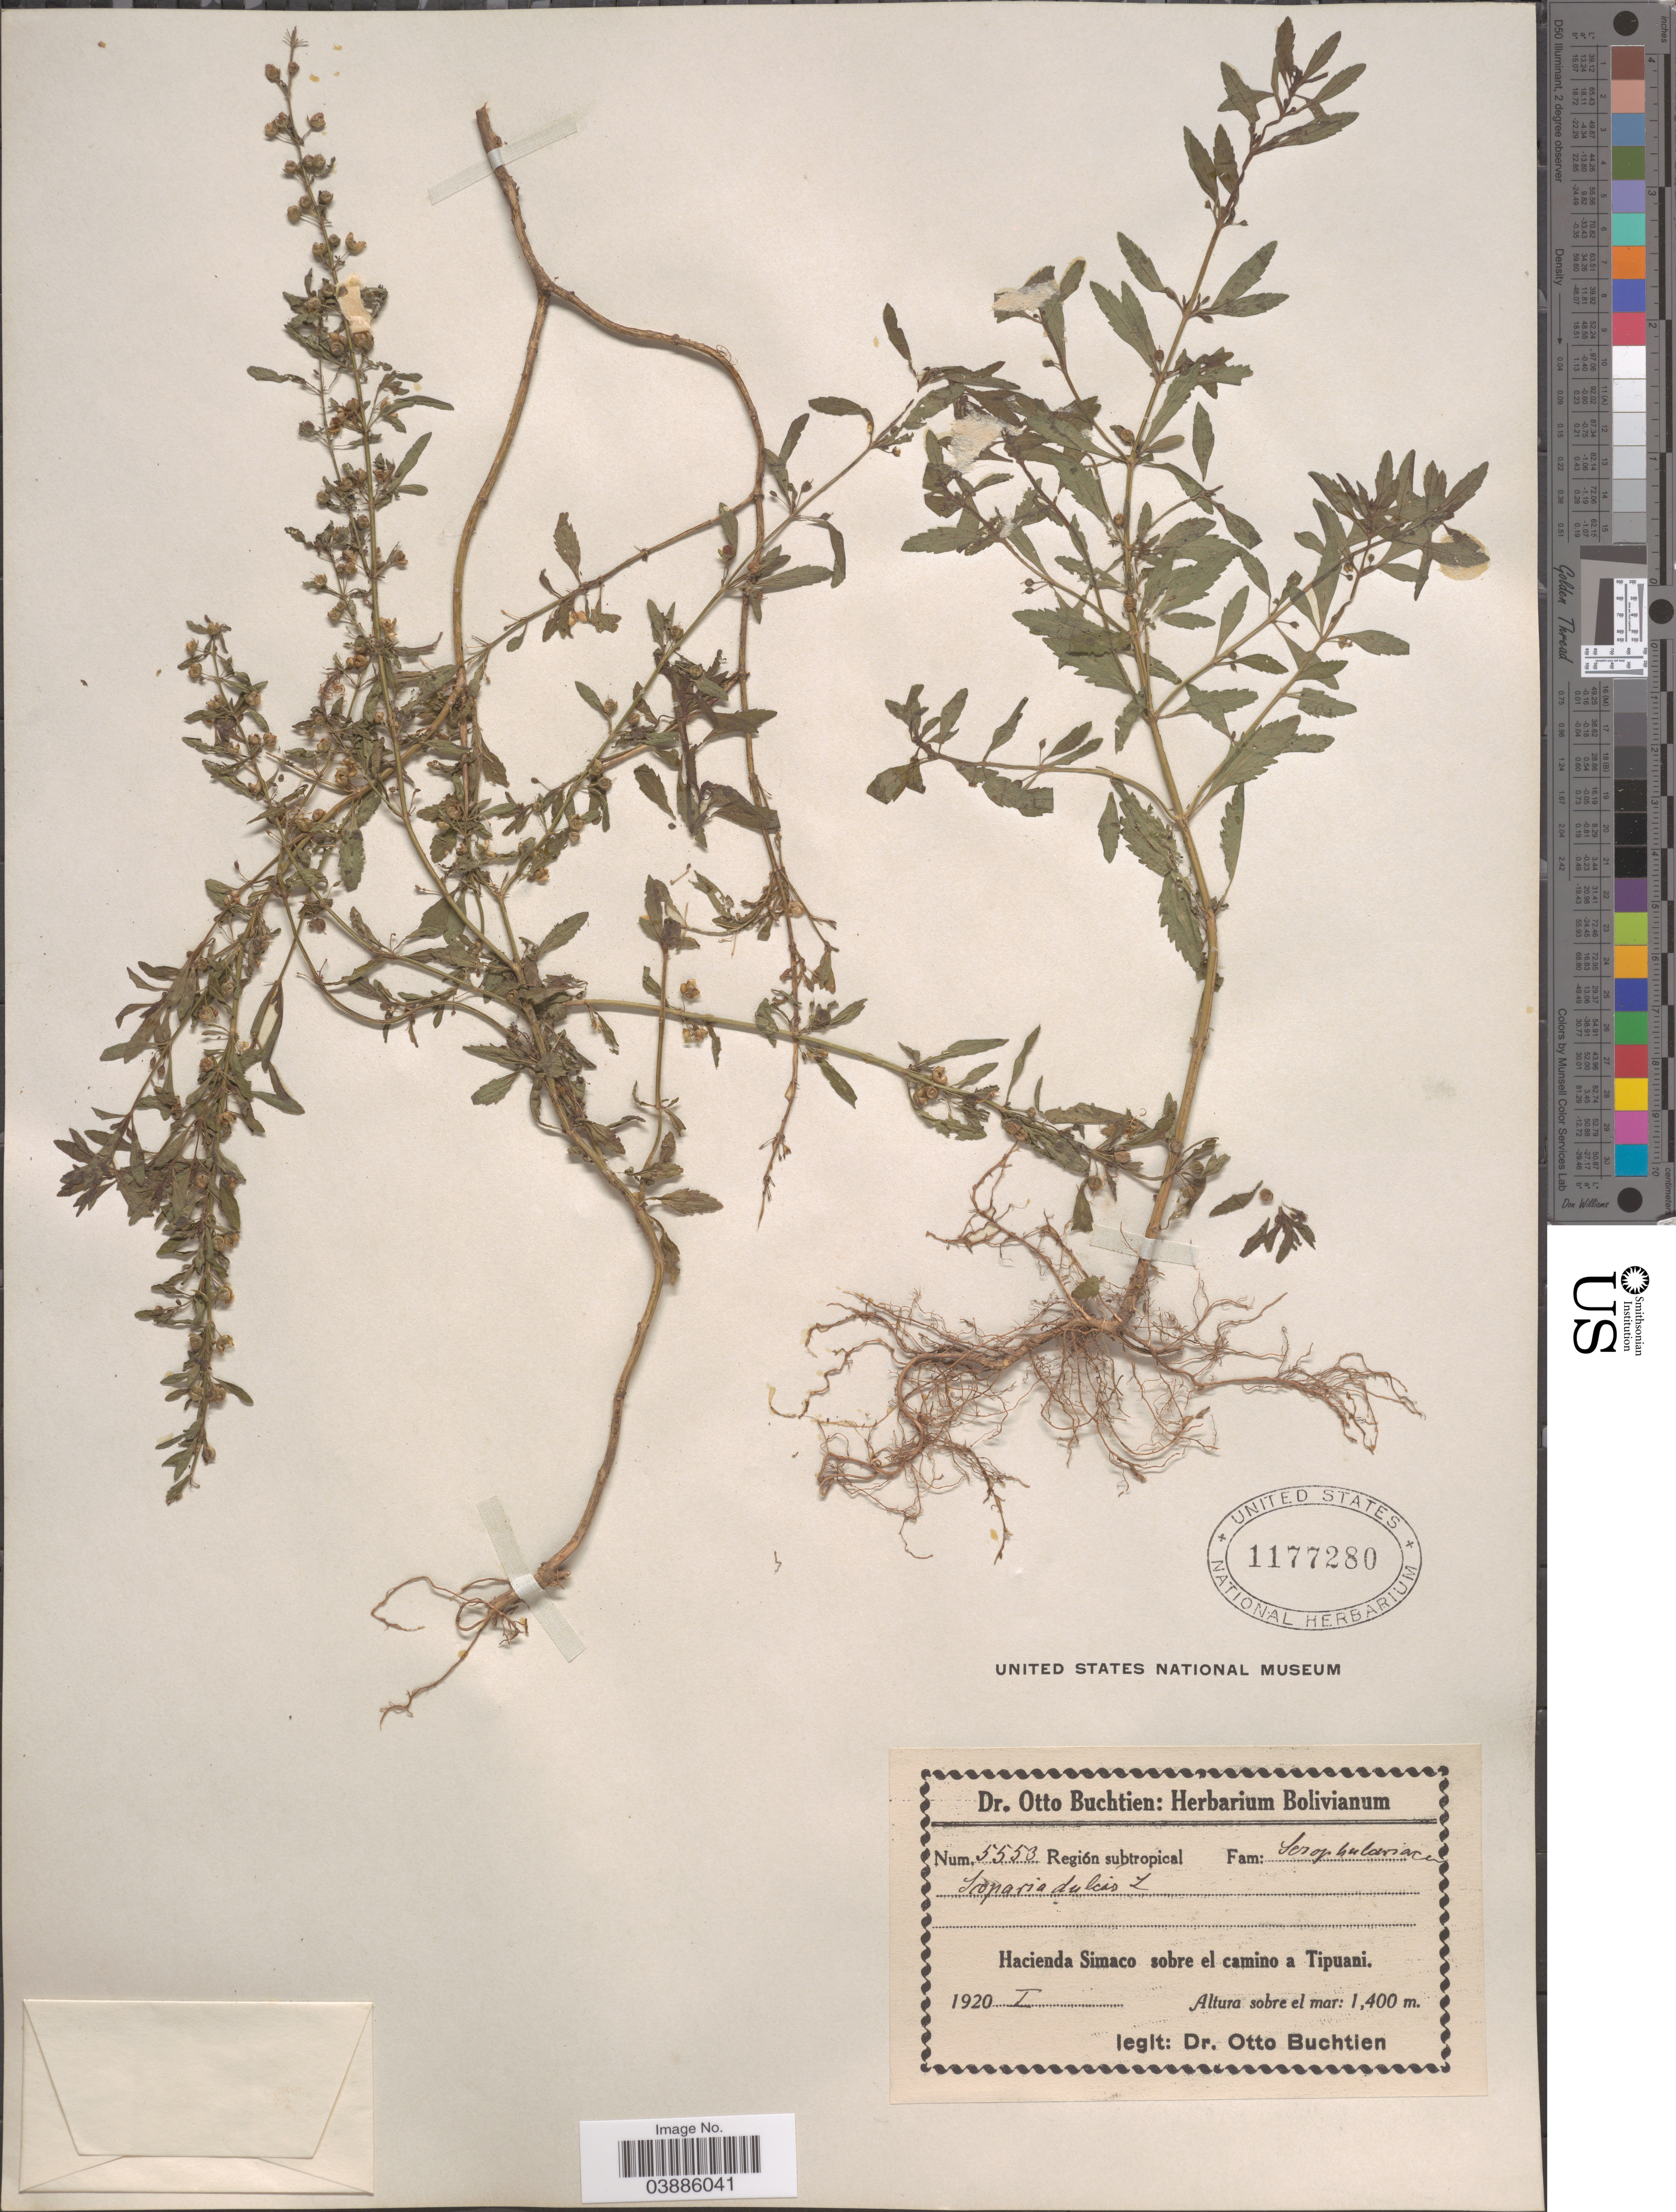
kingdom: Plantae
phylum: Tracheophyta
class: Magnoliopsida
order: Lamiales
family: Plantaginaceae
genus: Scoparia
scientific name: Scoparia dulcis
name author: L.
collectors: O. Buchtien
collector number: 5553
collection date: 1920-01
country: Bolivia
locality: Región subtropical. Hacienda Simaco sobre el camino a Tipuani.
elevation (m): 1400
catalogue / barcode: US 1177280